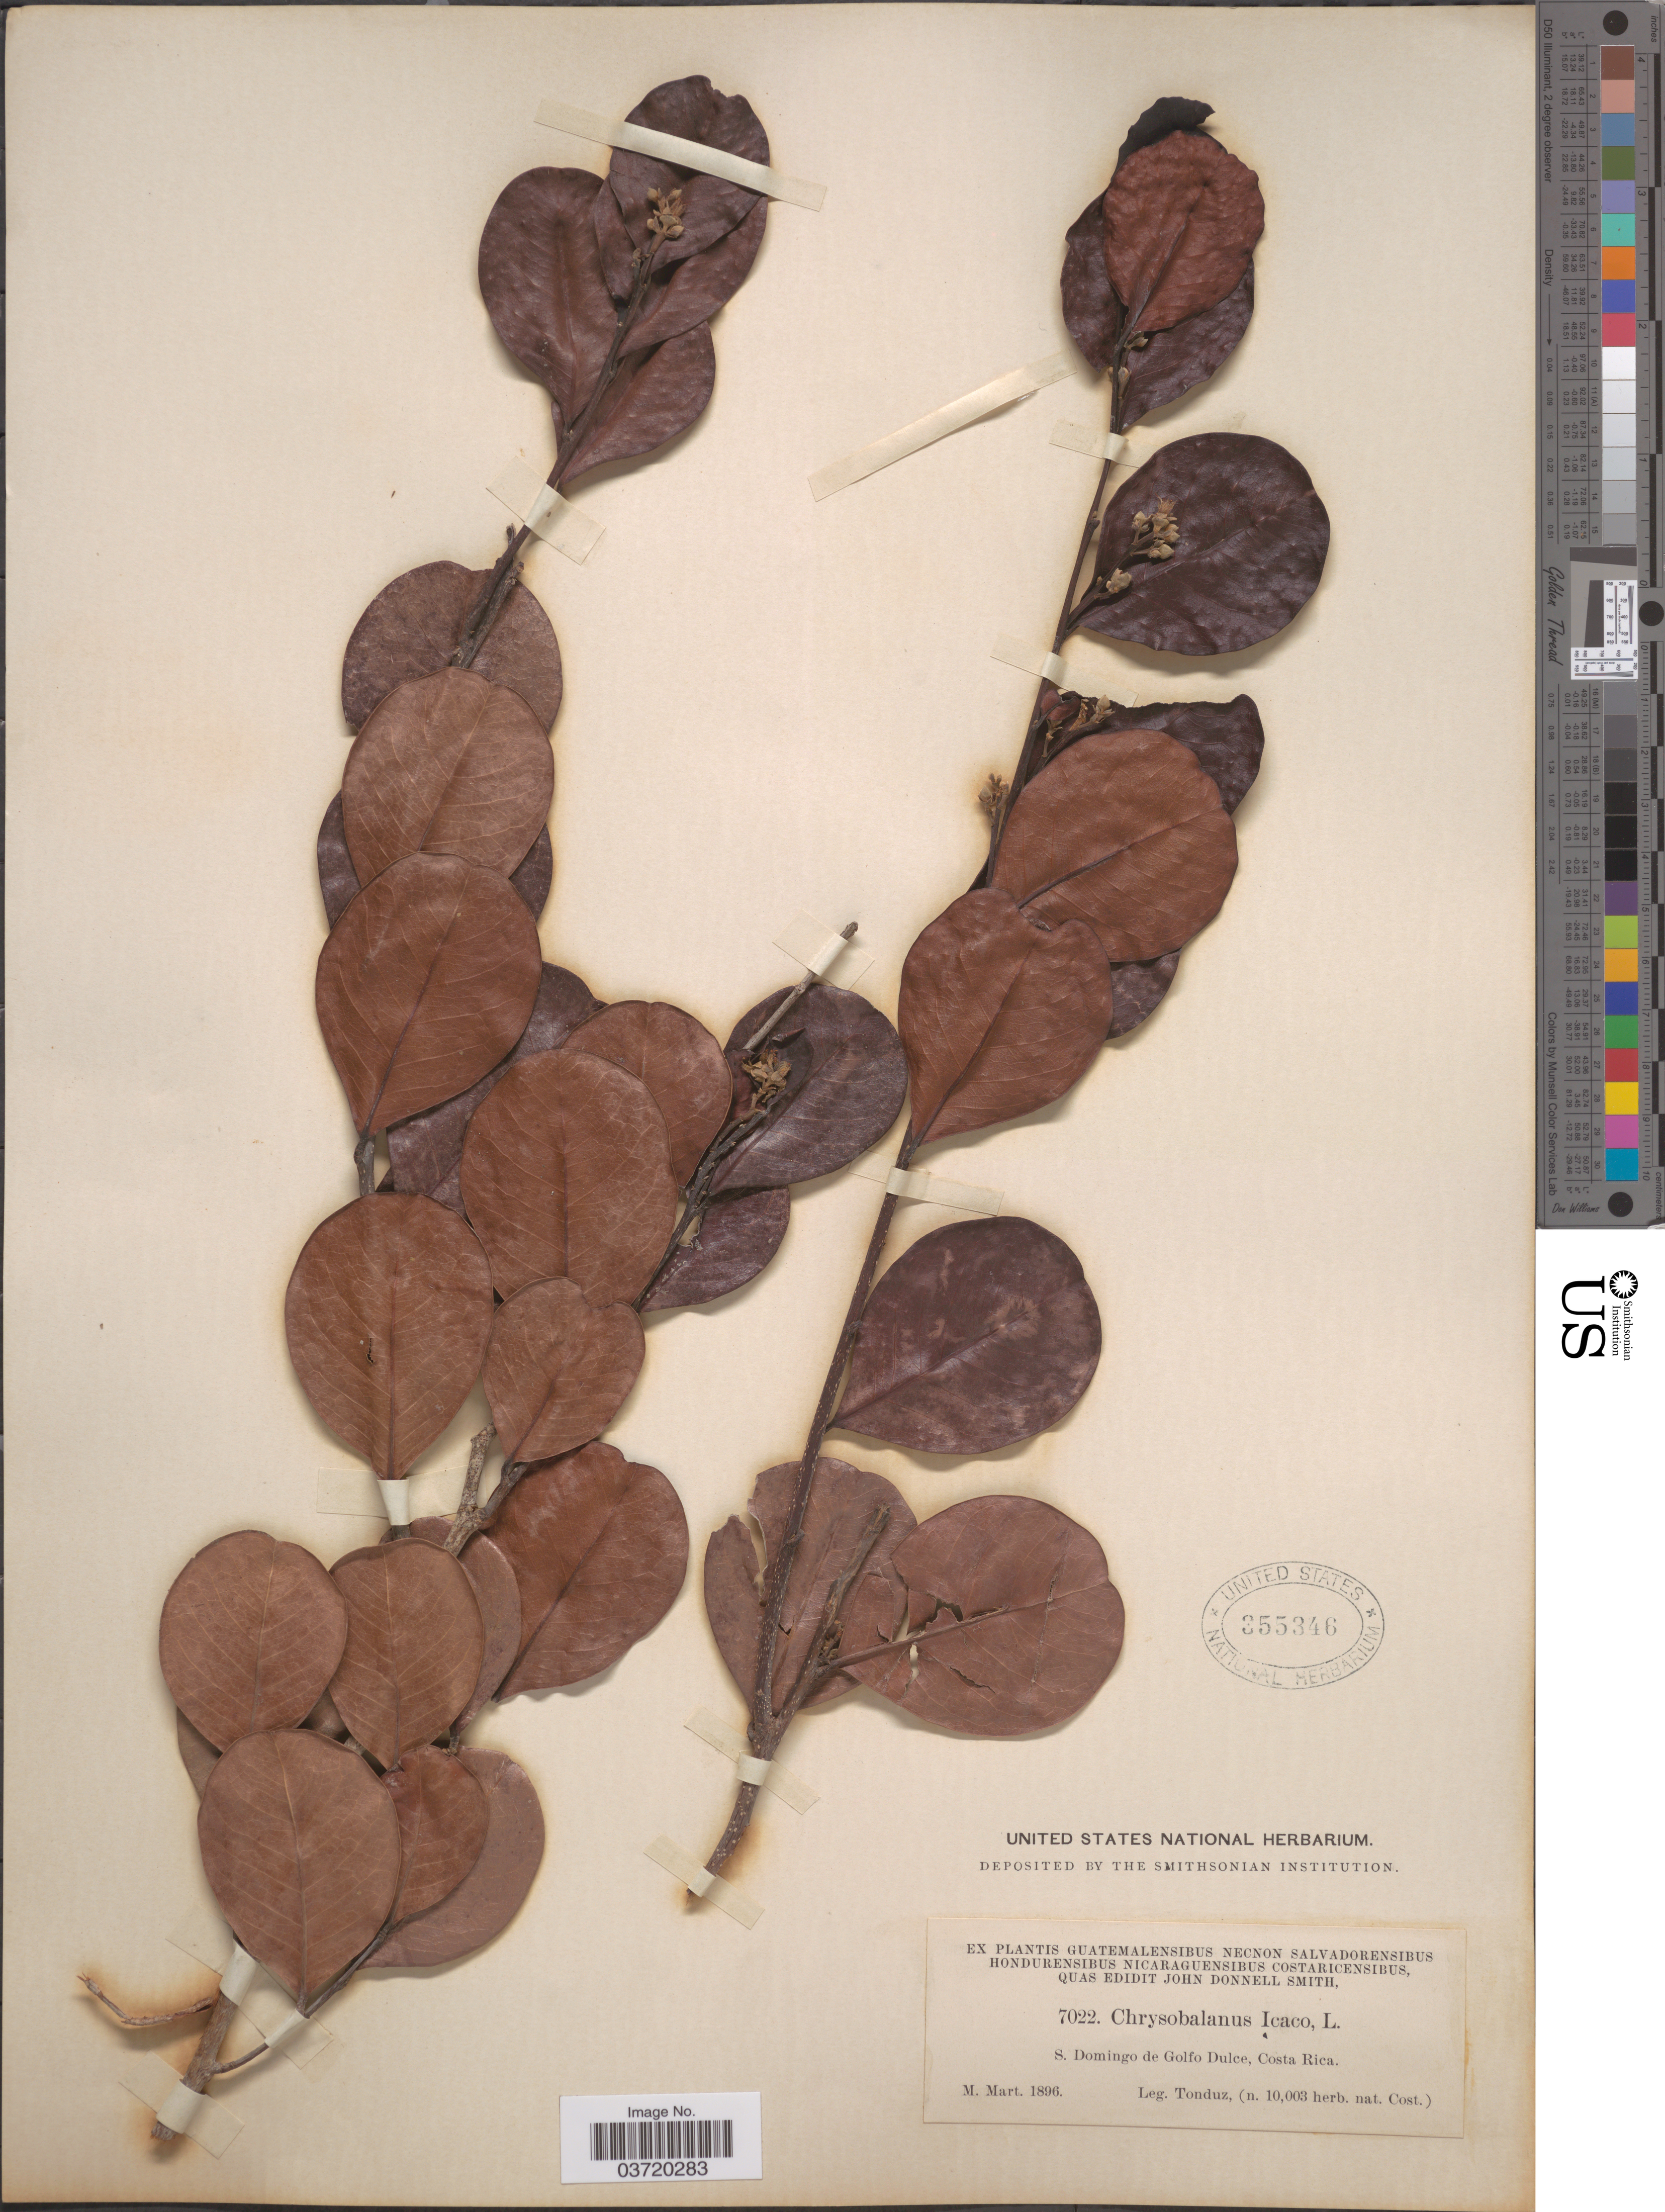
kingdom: Plantae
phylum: Tracheophyta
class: Magnoliopsida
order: Malpighiales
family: Chrysobalanaceae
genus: Chrysobalanus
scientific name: Chrysobalanus icaco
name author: L.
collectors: Tonduz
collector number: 7022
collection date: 1896-03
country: Costa Rica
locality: S. Domingo de Golfo Dulce.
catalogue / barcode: US 355346